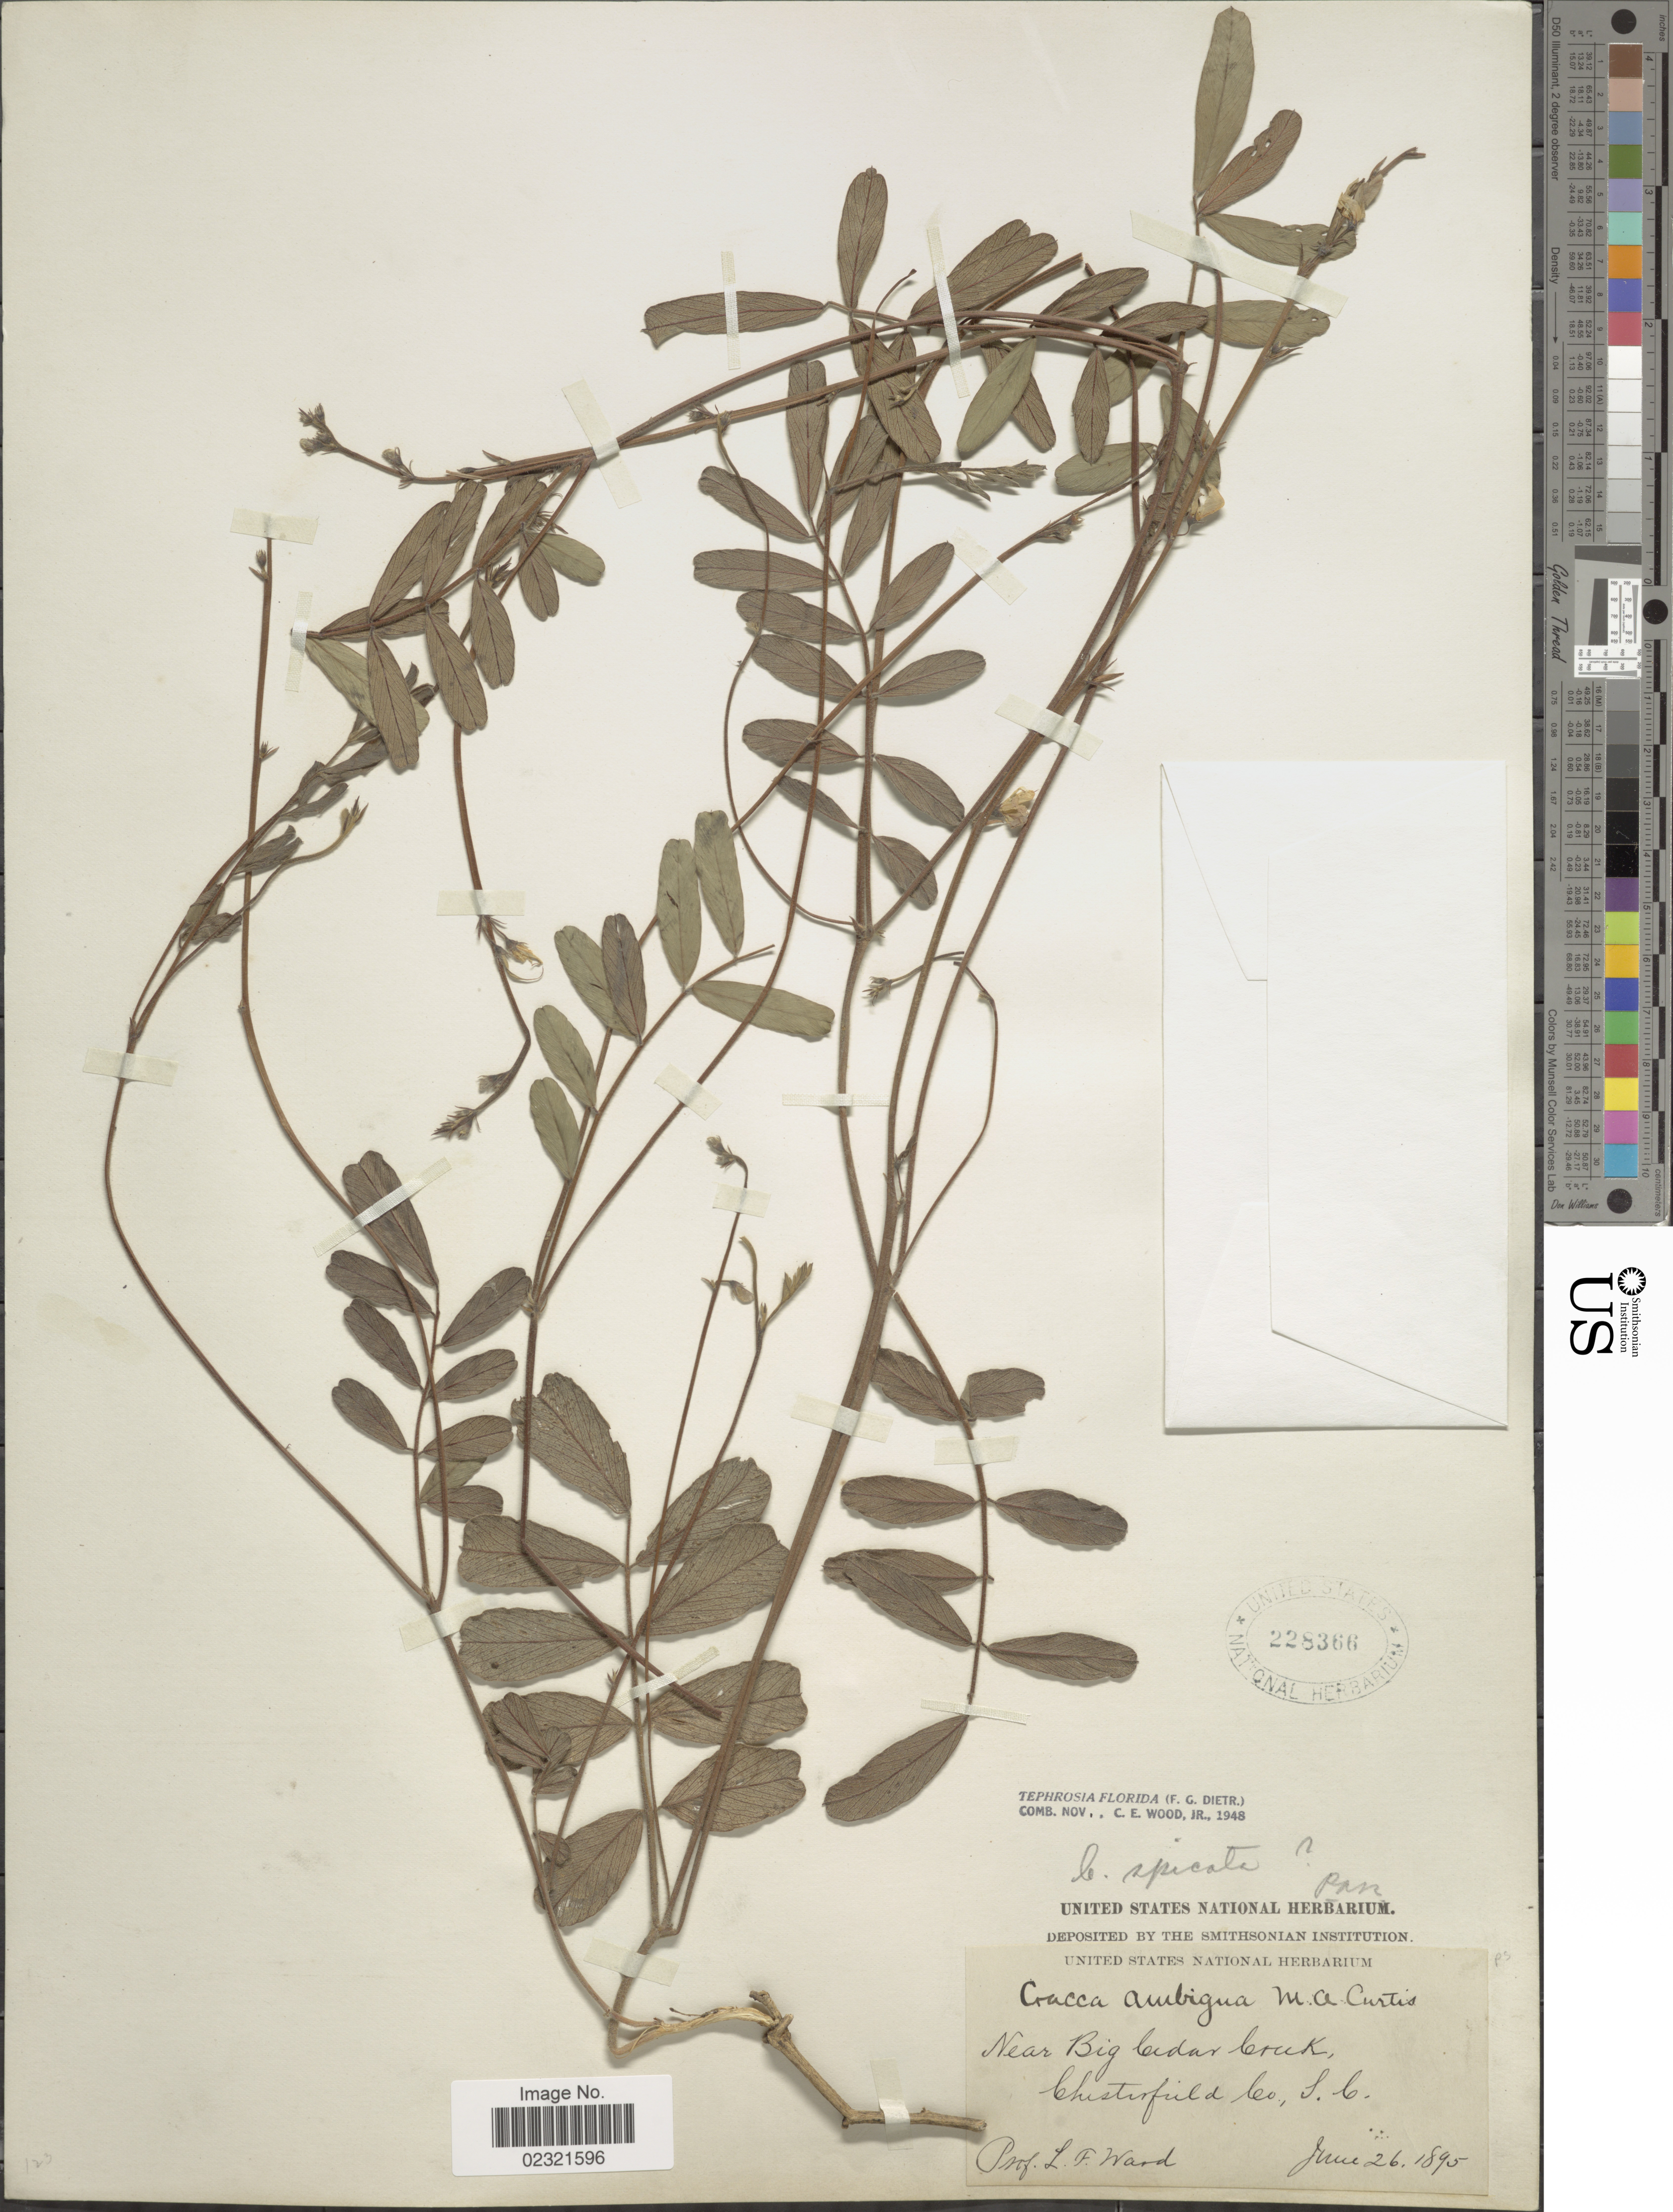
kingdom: Plantae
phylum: Tracheophyta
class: Magnoliopsida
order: Fabales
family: Fabaceae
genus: Tephrosia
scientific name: Tephrosia florida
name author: (Dietr.) C.E. Wood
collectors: L. Ward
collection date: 1895-06-26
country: United States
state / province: South Carolina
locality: Near Big Cedar Creek, Chesterfield Co, S. C.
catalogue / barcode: US 228366